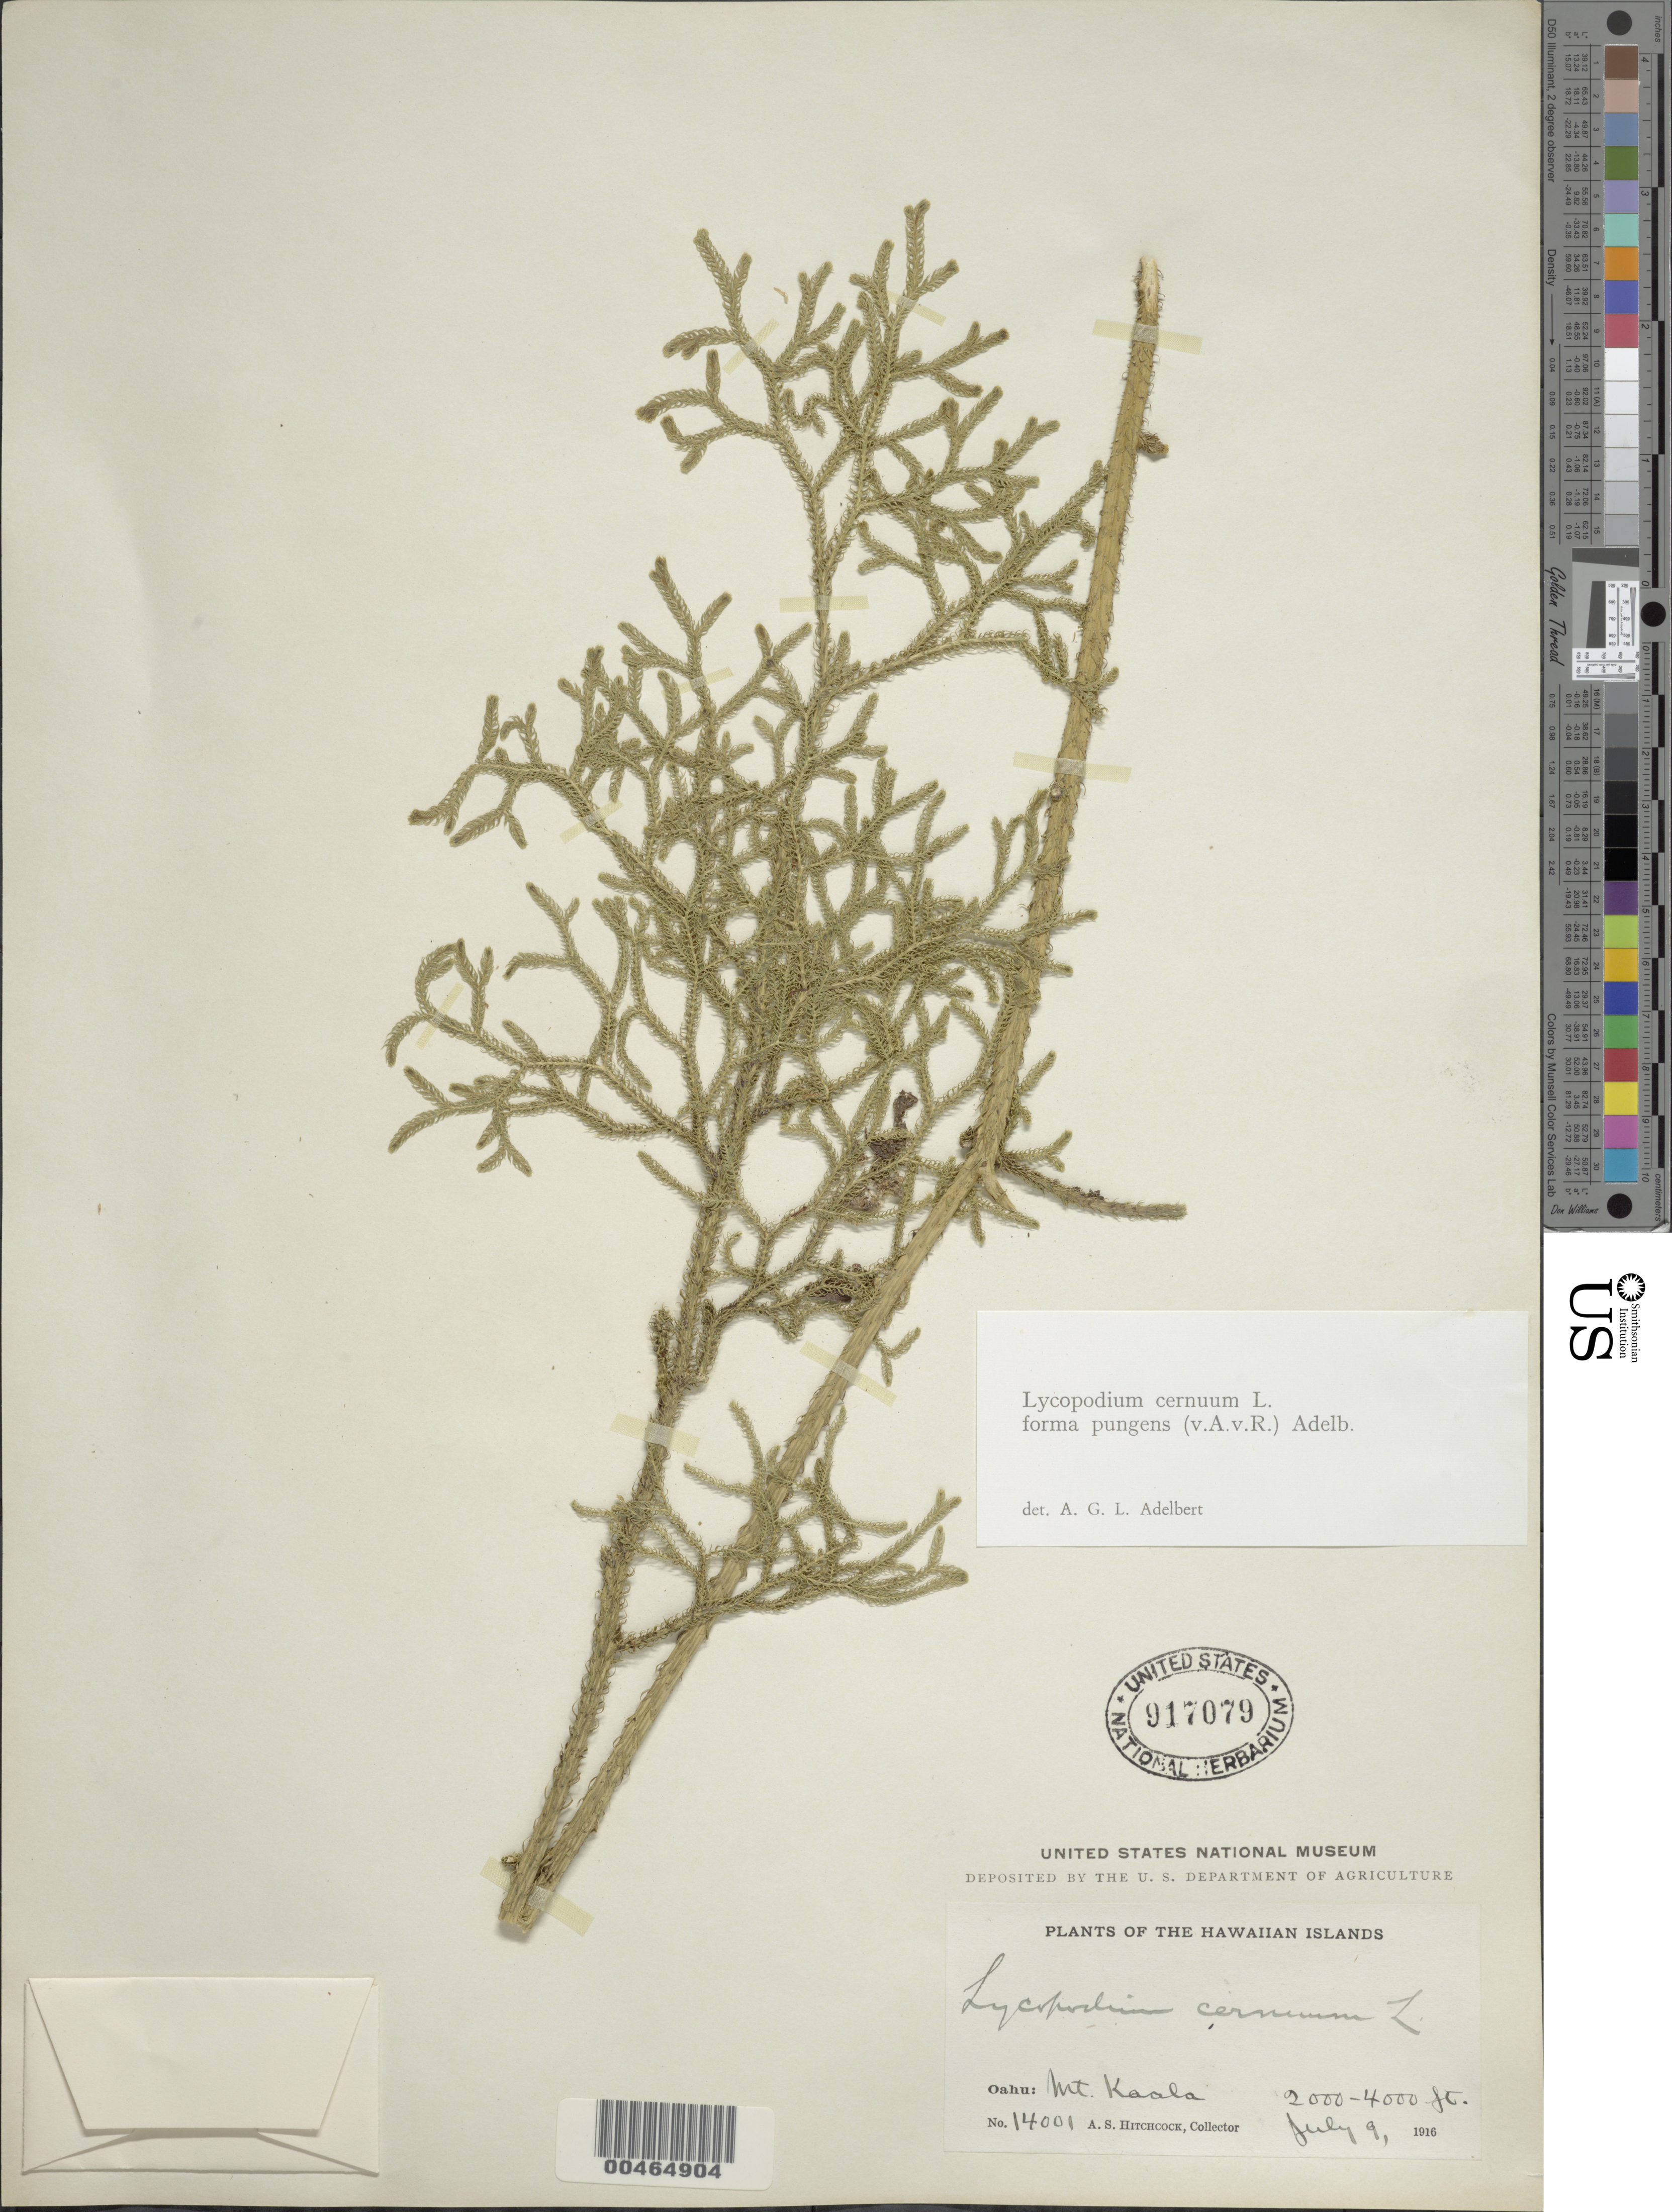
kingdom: Plantae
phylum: Tracheophyta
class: Lycopodiopsida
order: Lycopodiales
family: Lycopodiaceae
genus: Palhinhaea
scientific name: Palhinhaea cernua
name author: (L.) Vasc. & Franco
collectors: A. S. Hitchcock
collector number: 14001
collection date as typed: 9 Jul 1916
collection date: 1916-07-09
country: United States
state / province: Hawaii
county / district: Honolulu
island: Oahu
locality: Mount Kaala, Oahu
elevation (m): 610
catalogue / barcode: US 917079